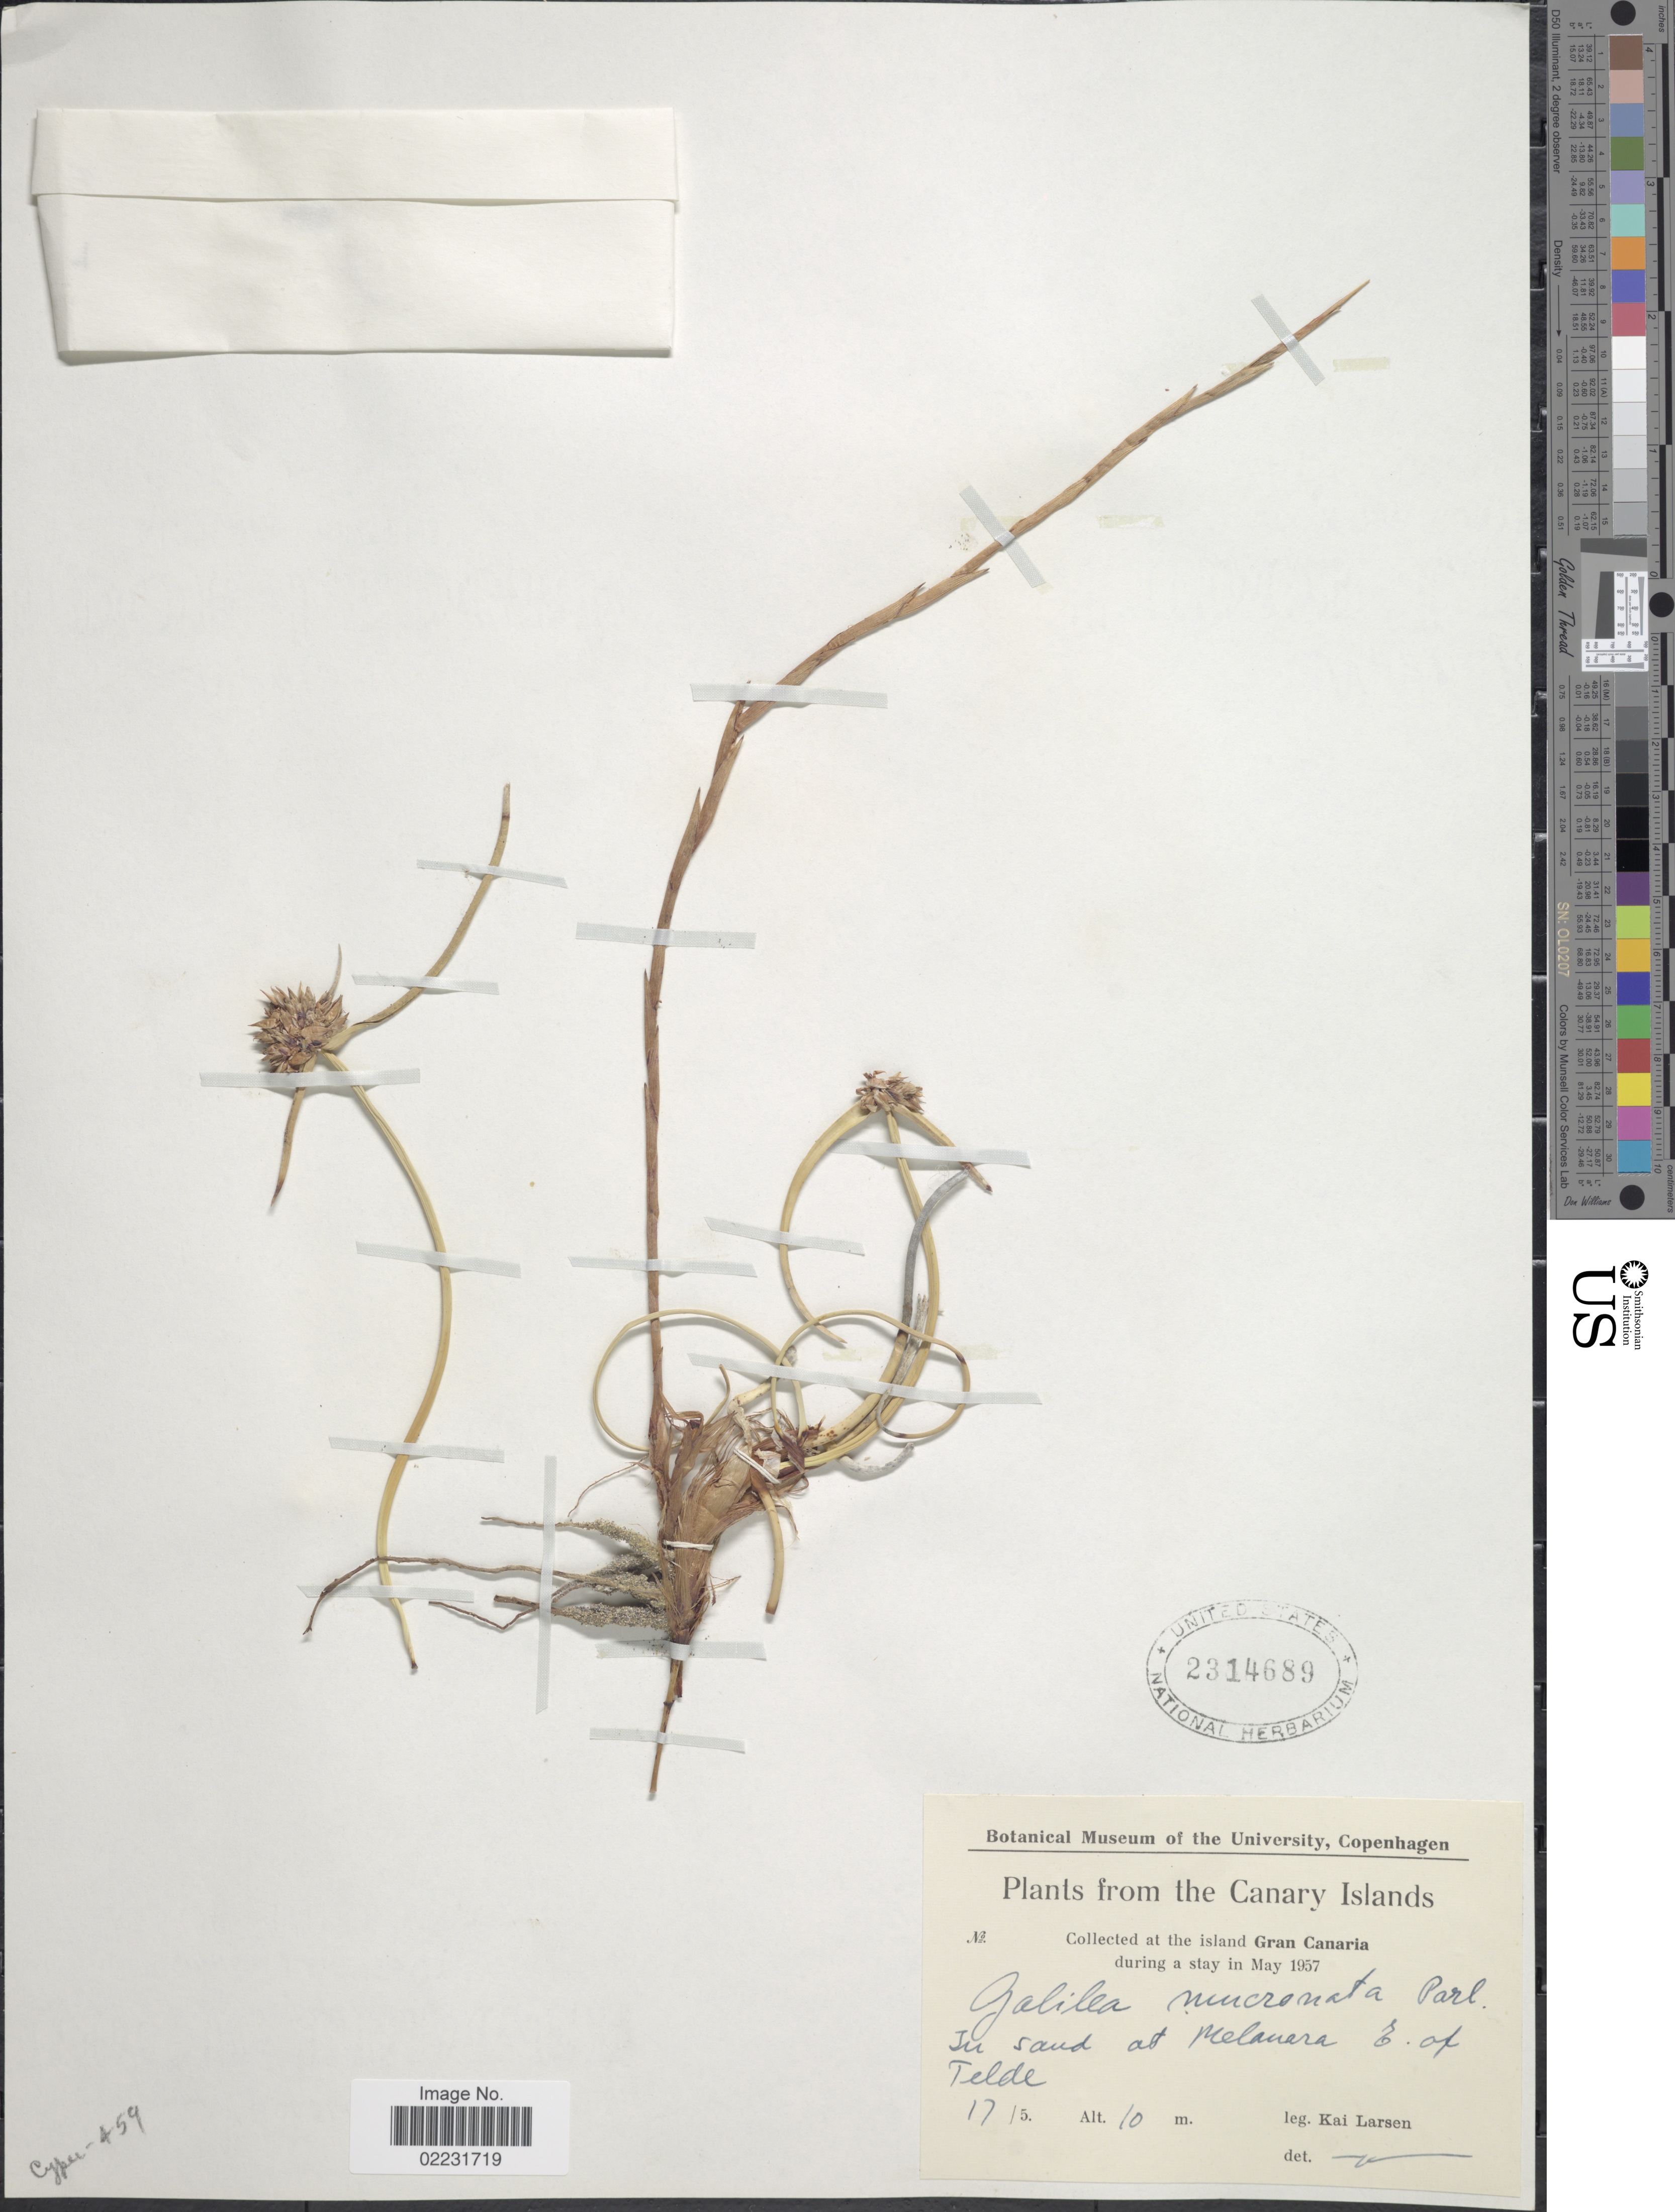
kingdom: Plantae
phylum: Tracheophyta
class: Liliopsida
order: Poales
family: Cyperaceae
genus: Cyperus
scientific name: Cyperus capitatus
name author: Vand.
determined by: Strong, Mark T., (BOT), Smithsonian Institution - National Museum of Natural History (UNITED STATES)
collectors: K. Larsen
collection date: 1957-05-17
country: Spain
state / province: Canarias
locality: Canary Islands, Island Gran Canaria, Melanara E of Telde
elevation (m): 10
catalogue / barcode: US 2314689